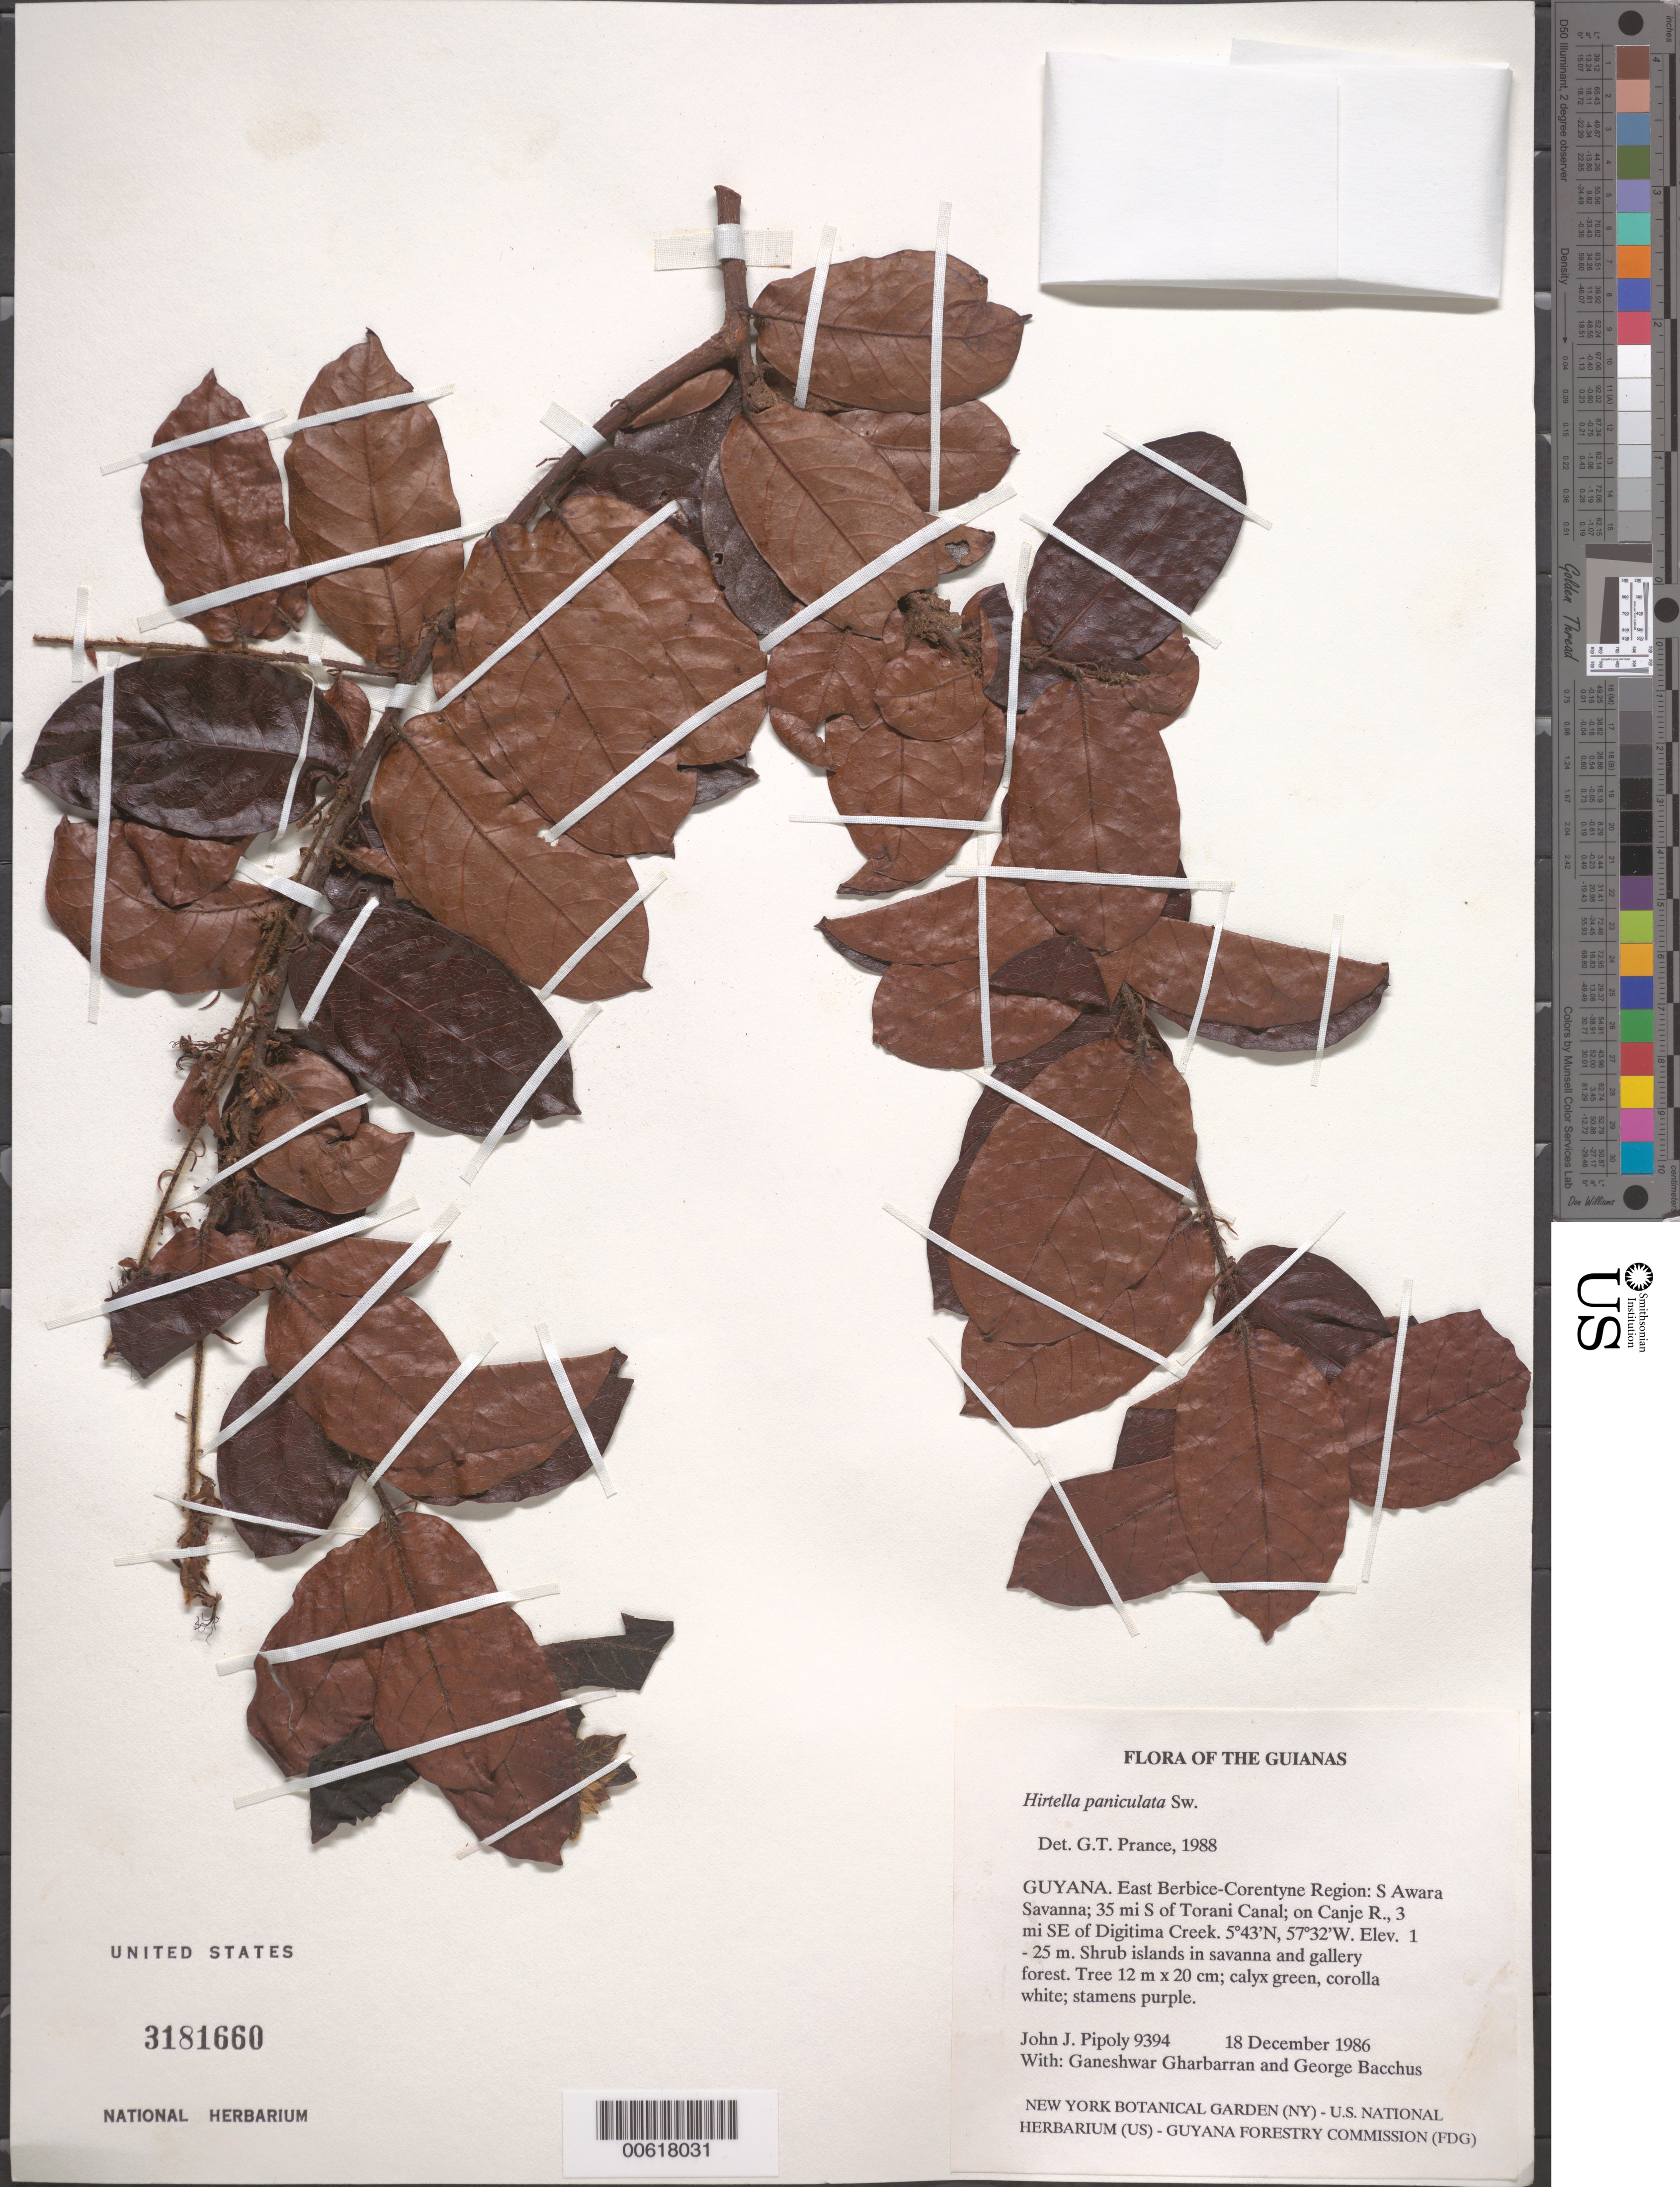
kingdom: Plantae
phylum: Tracheophyta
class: Liliopsida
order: Poales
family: Cyperaceae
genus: Bulbostylis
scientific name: Bulbostylis junciformis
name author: (Kunth) C.B. Clarke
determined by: Strong, M. T., (US), Smithsonian Institution - National Museum of Natural History (UNITED STATES)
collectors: J. J. Pipoly, G. Gharbarran & G. Samuels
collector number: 11453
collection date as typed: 12 April 1987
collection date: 1987-04-12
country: Guyana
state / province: E. Berbice-Corentyne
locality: Canje River, Cow Savanna E of Digitima Creek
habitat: Mixed forest, Paspalum-Scleria savanna, Eperua gallery forest and mixed scrub on brown and mixed bauxitic sand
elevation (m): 1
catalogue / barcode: US 3181660